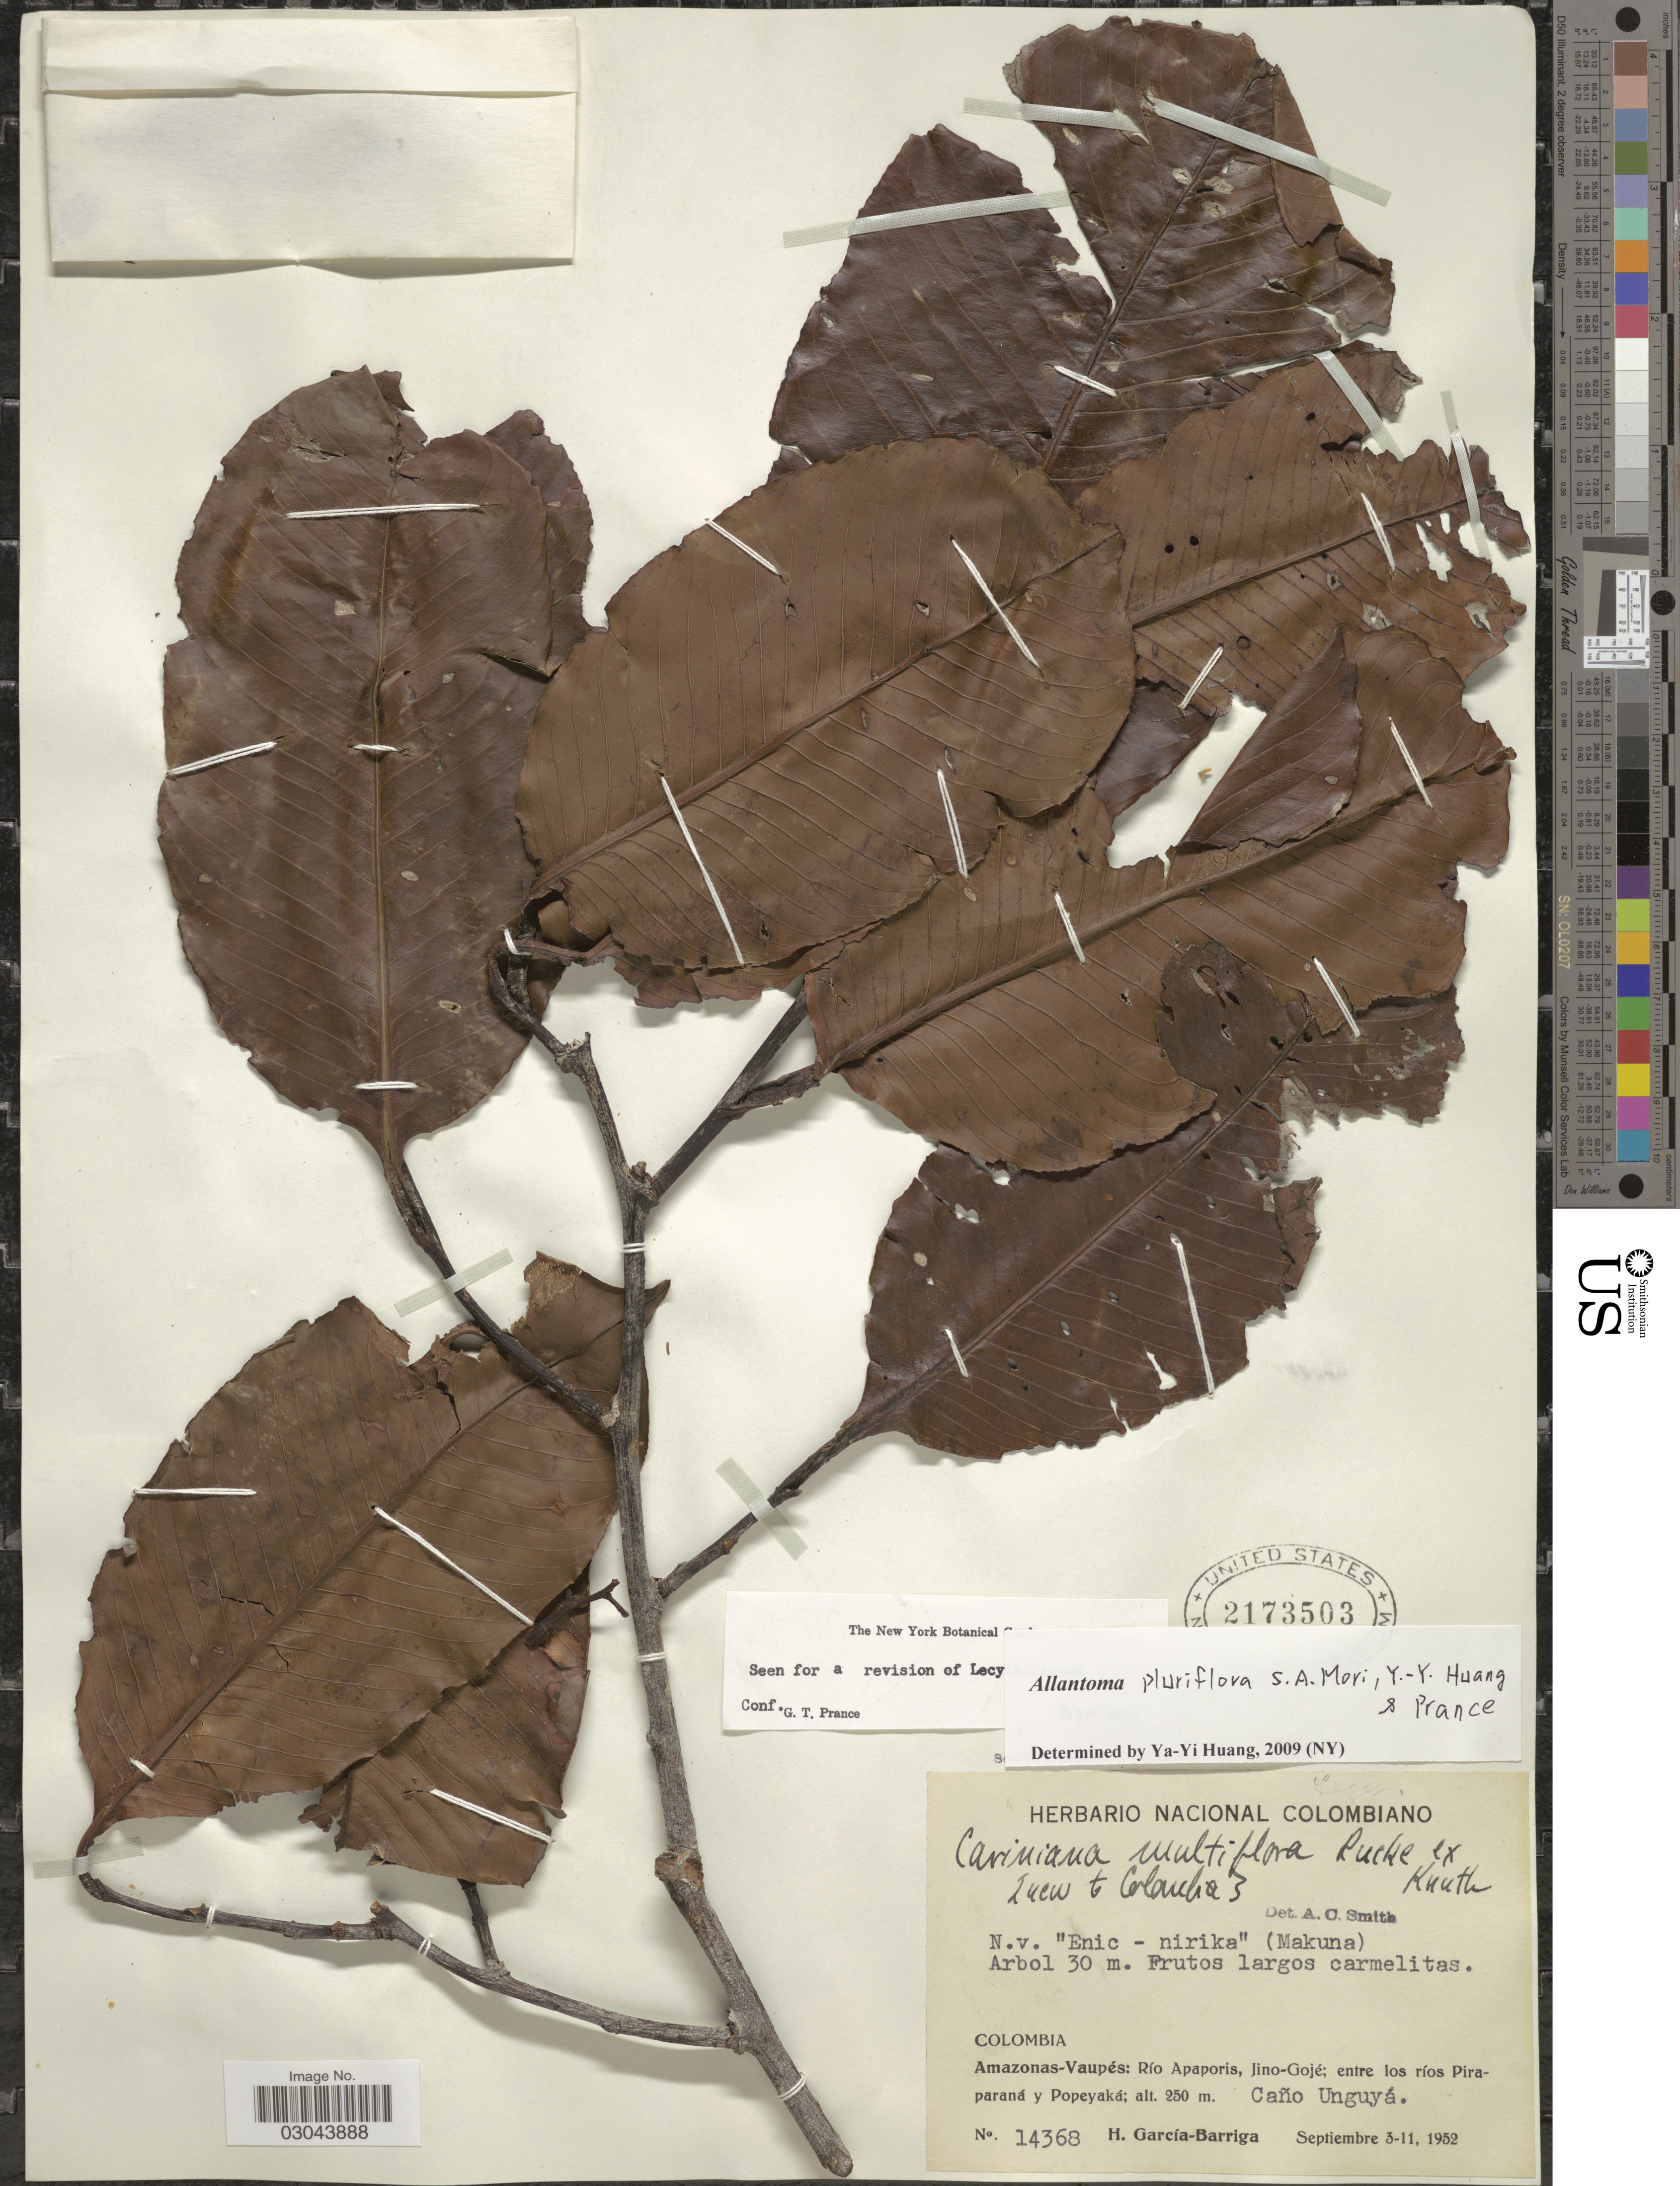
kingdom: Plantae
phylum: Tracheophyta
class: Magnoliopsida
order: Ericales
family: Lecythidaceae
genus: Allantoma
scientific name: Allantoma pluriflora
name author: S.A. Mori et al.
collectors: H. García Barriga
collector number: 14368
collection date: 1952-09-03/1952-09-11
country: Colombia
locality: Amazonas-Vaupés: Río Apaporis, Jino-Gojé; entre los ríos Piraparaná y Popeyaká. Caño Unguyá.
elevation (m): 250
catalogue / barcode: US 2173503